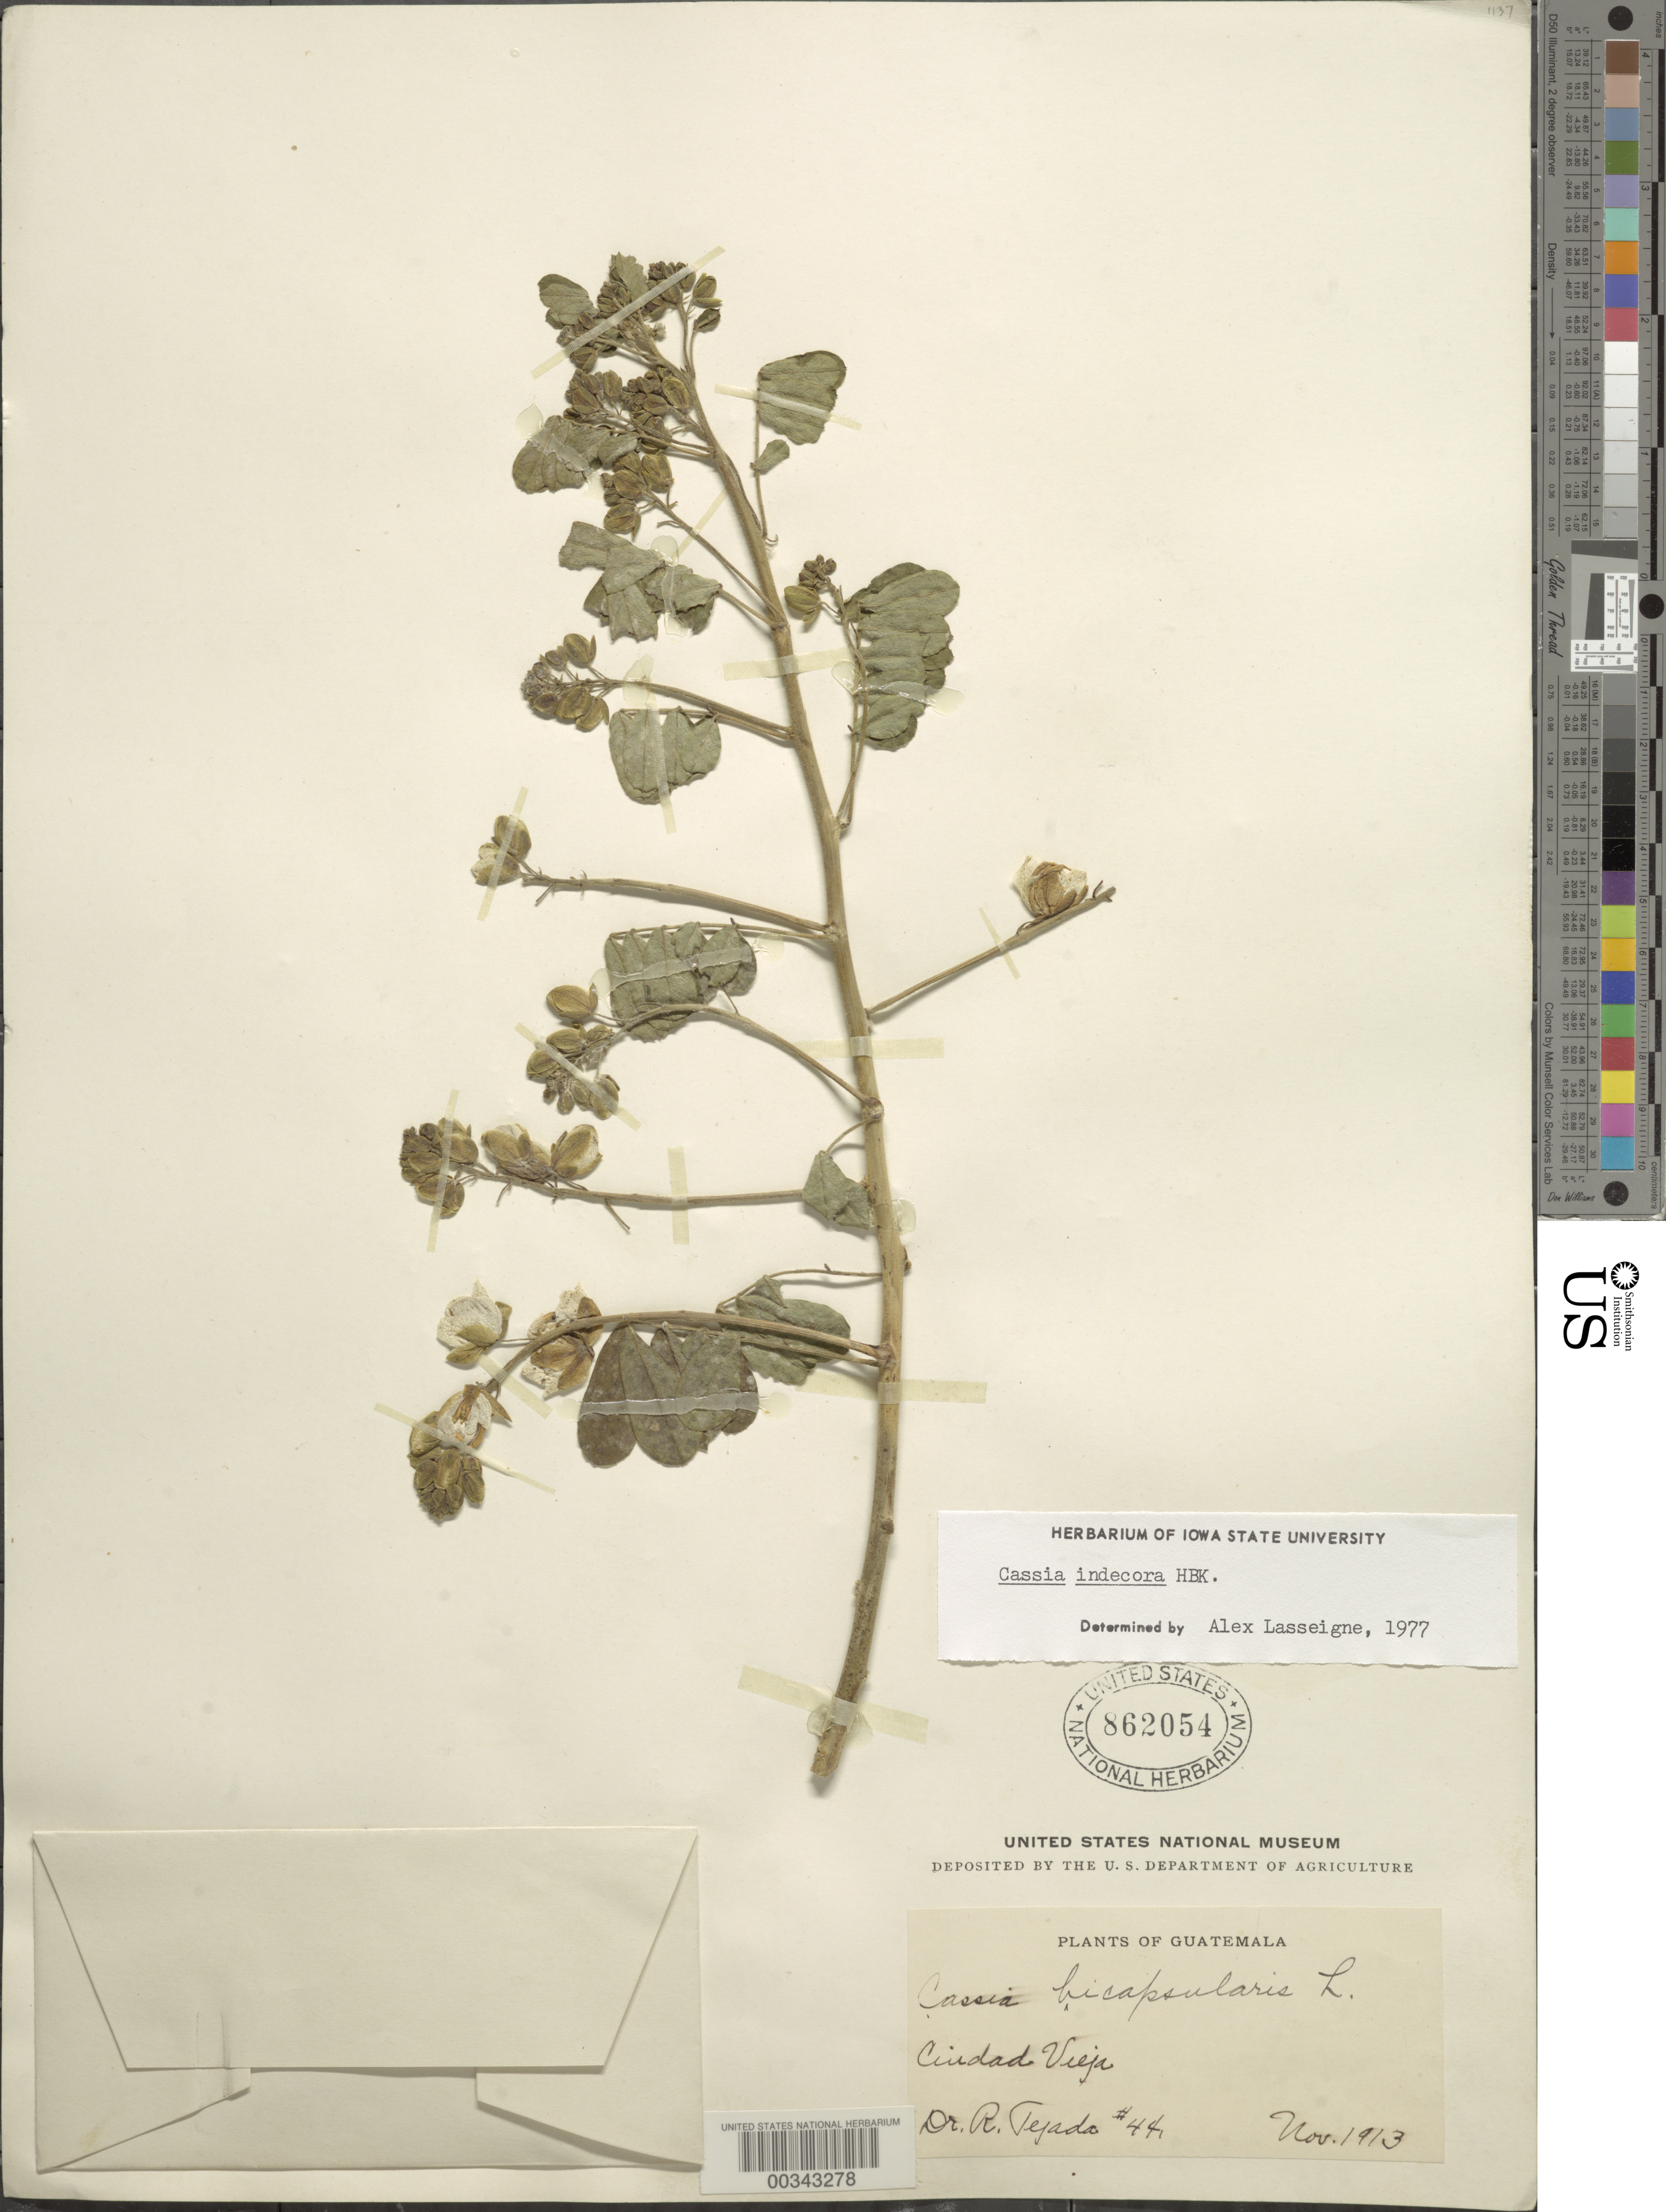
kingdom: Plantae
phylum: Tracheophyta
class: Magnoliopsida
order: Fabales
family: Fabaceae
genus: Senna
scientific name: Senna pendula var. advena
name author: (Vogel) H.S. Irwin & Barneby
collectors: R. Tejada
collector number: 44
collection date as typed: Nov 1913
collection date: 1913-11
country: Guatemala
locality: Ciudad vieja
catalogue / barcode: US 862054